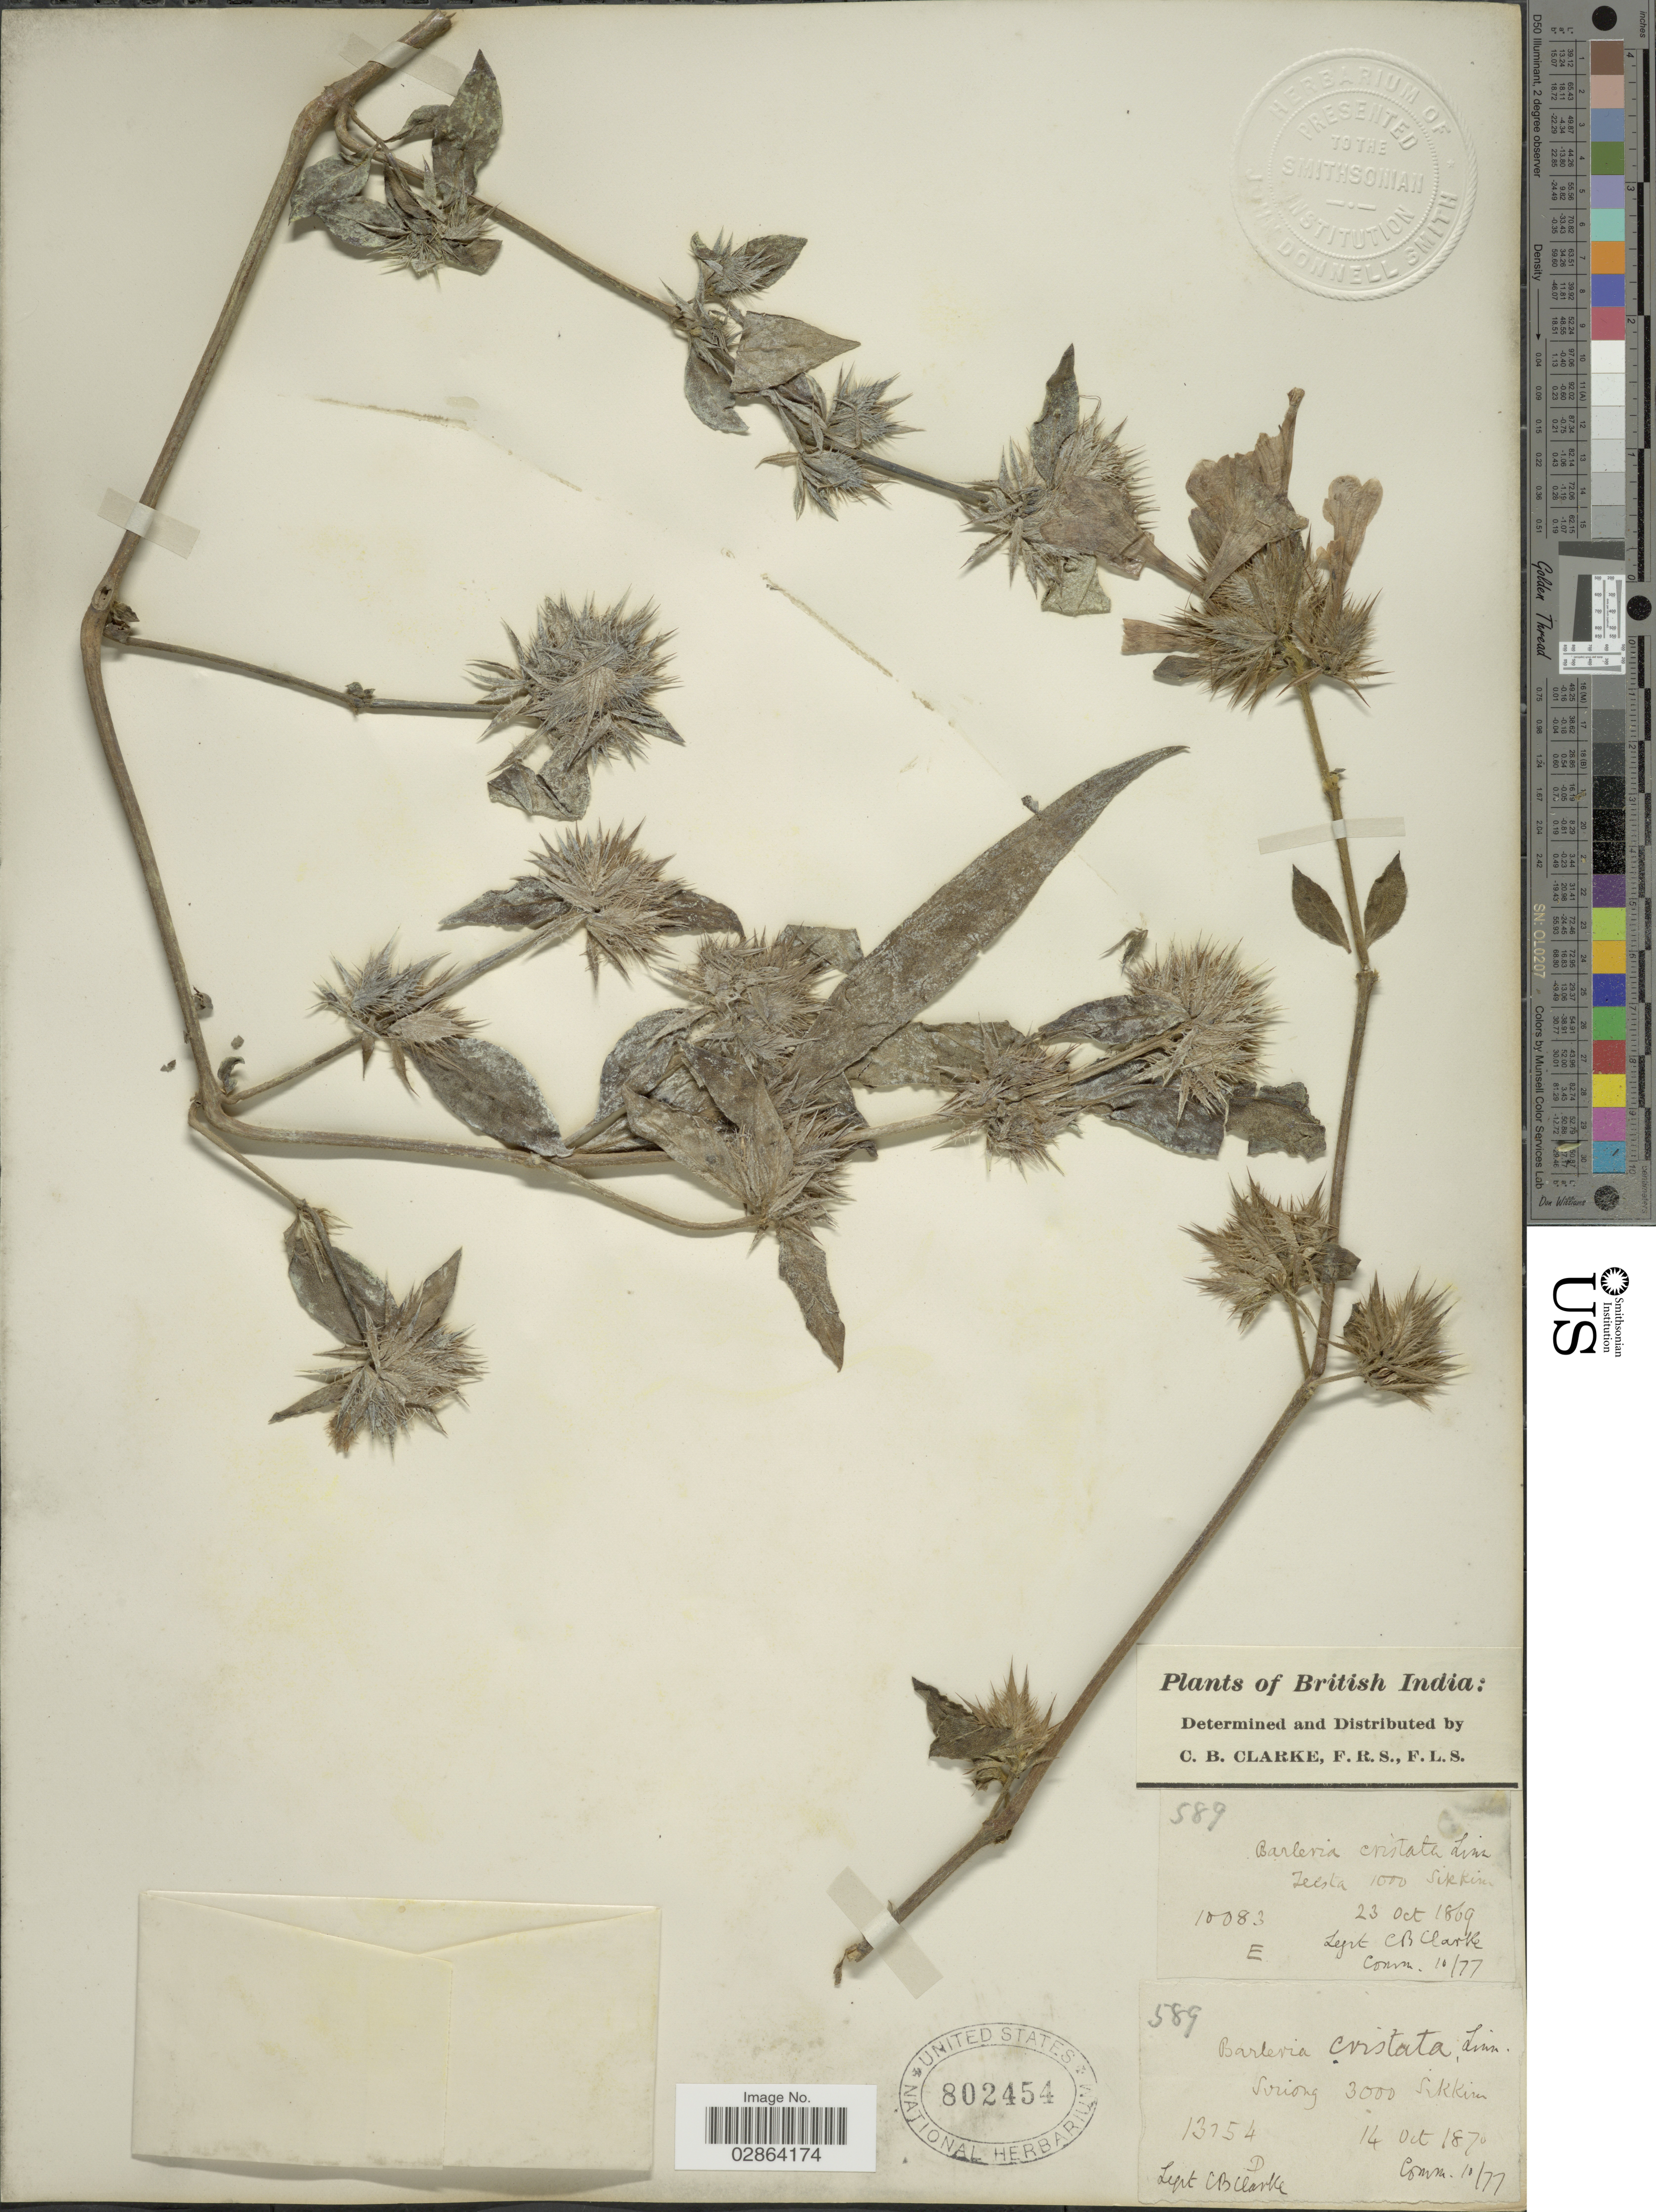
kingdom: Plantae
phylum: Tracheophyta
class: Magnoliopsida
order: Lamiales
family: Acanthaceae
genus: Barleria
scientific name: Barleria cristata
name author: L.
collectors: C. B. Clarke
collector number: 10083E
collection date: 1869-10-23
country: India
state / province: Sikkim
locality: British India, Teesta, Sikkim.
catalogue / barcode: US 802454